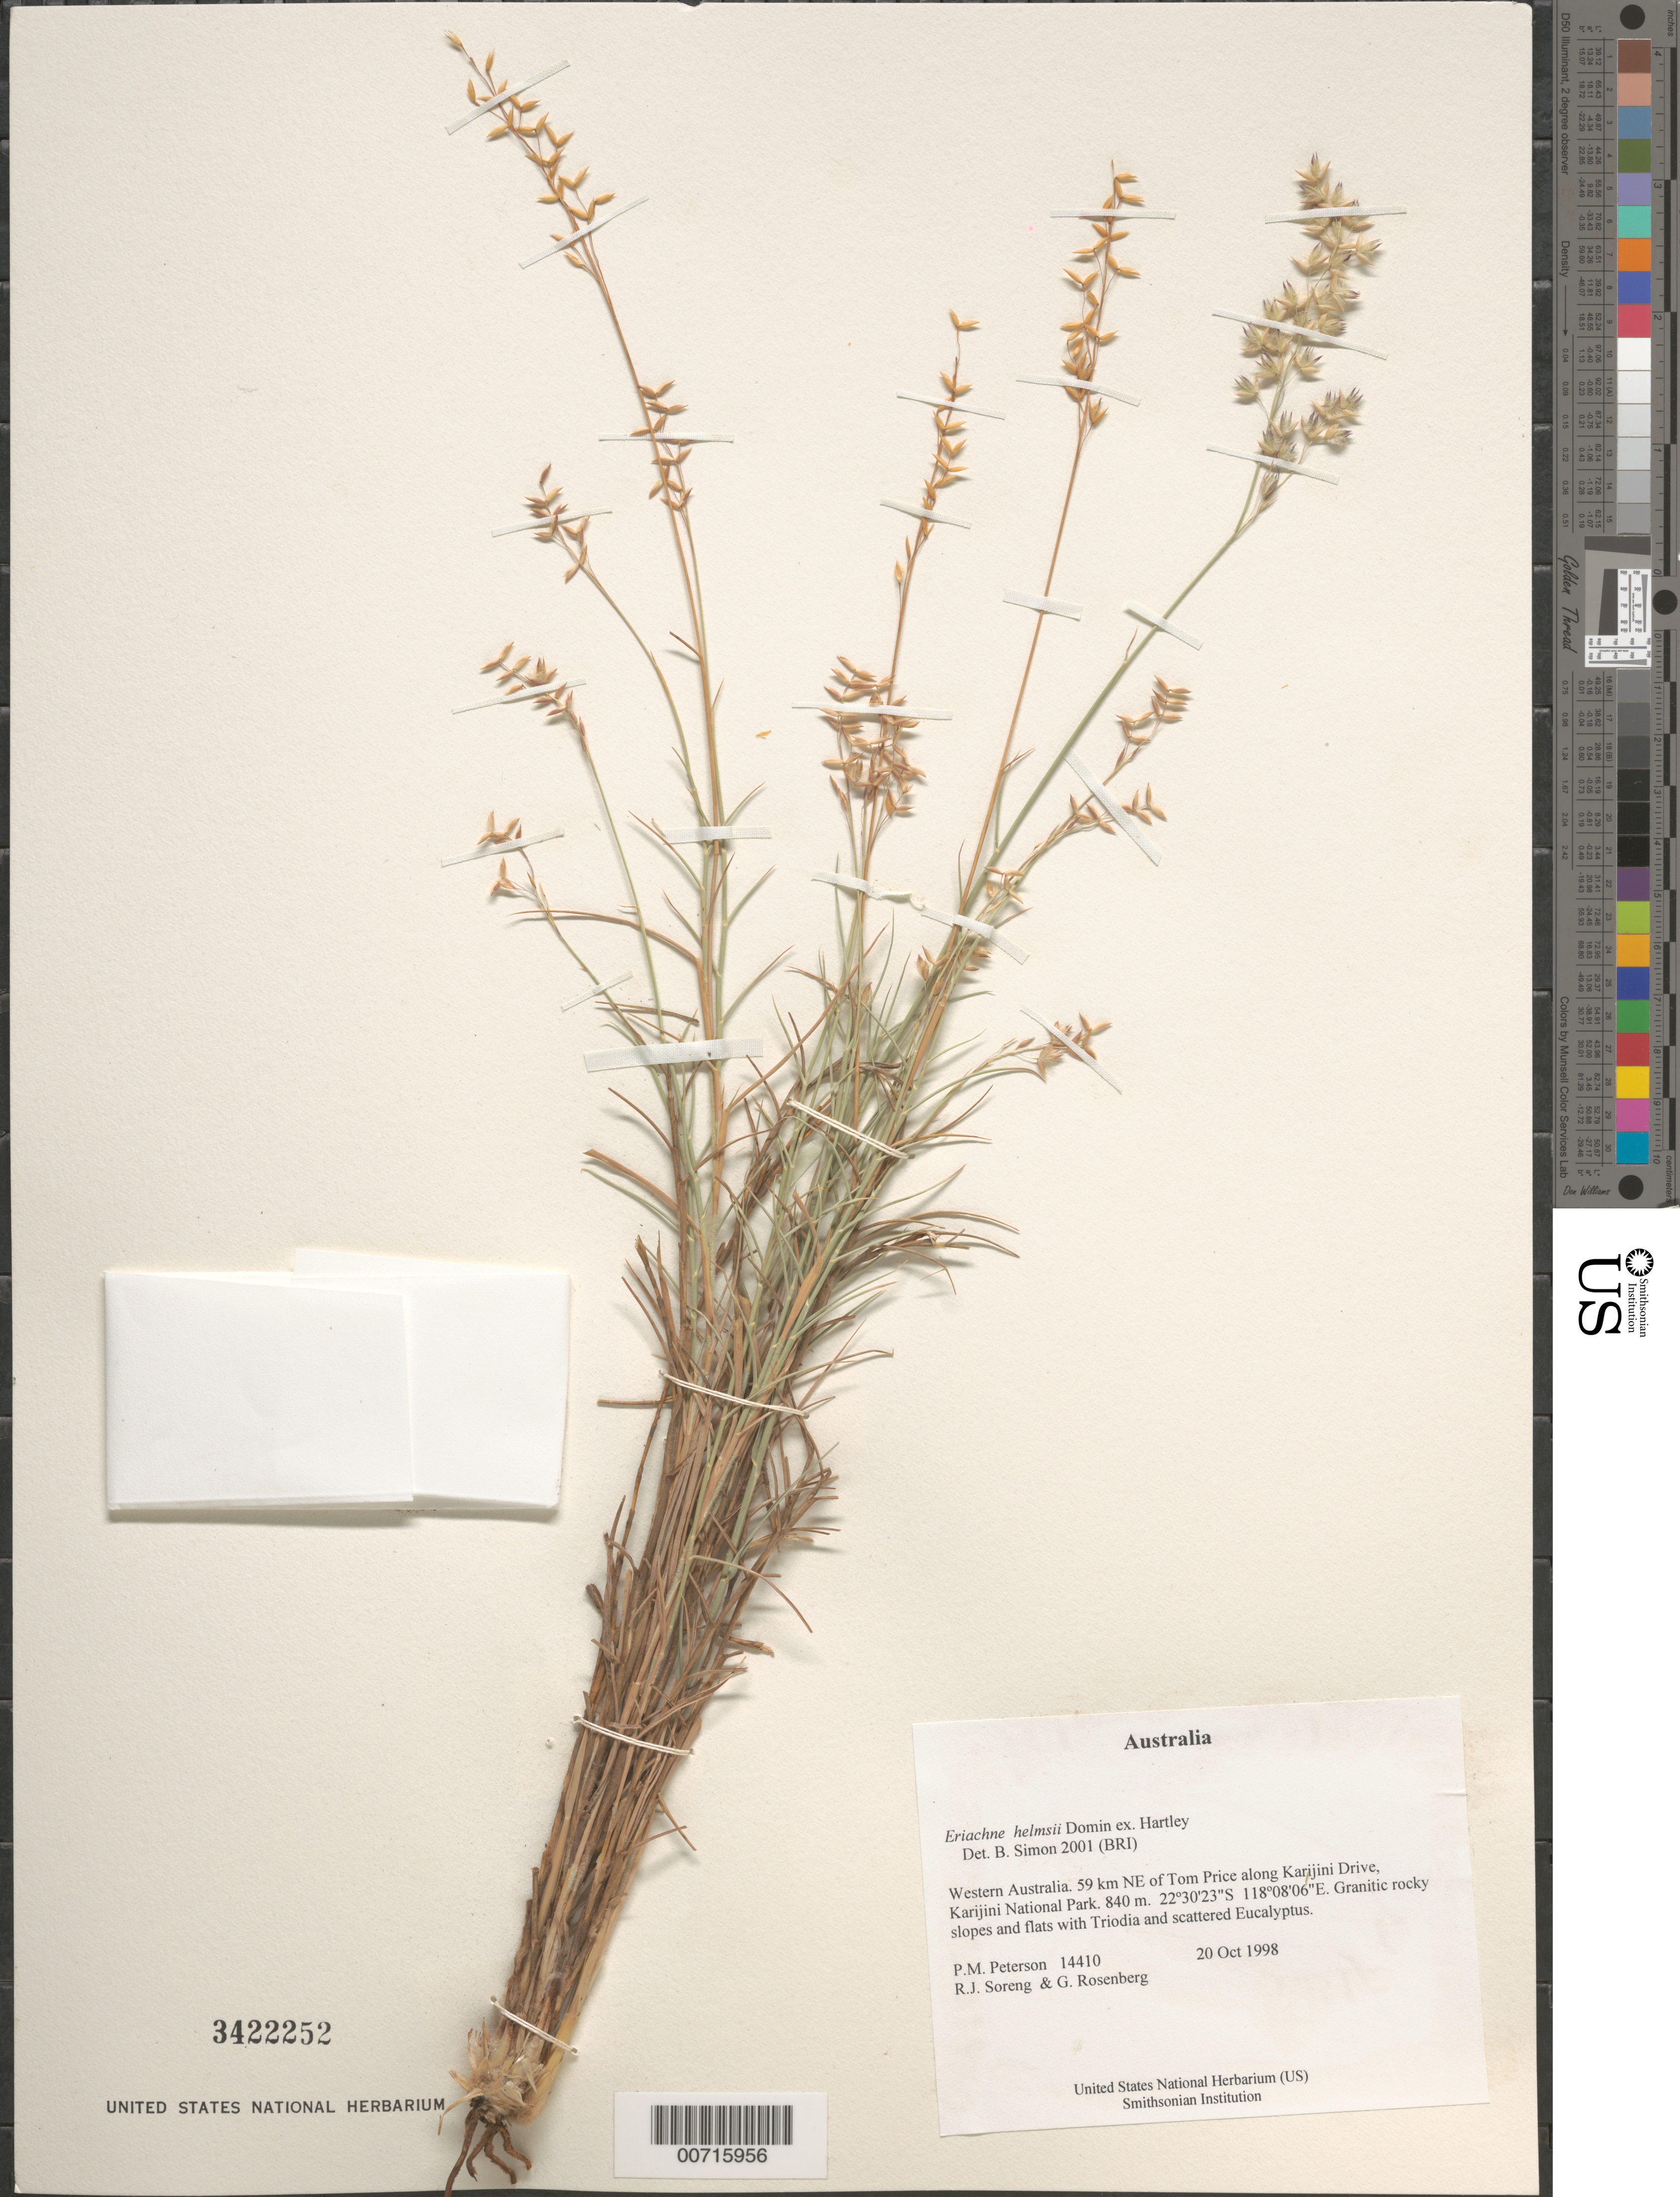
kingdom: Plantae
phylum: Tracheophyta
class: Liliopsida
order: Poales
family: Poaceae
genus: Eriachne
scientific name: Eriachne helmsii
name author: Domin ex Hartley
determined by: Simon, B.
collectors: P. M. Peterson, R. J. Soreng & G. Rosenberg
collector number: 14410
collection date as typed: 20 Oct 1998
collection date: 1998-10-20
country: Australia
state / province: Western Australia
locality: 59 km NE of Tom Price along Karijini Drive, Karijini National Park.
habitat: Granitic rocky slopes and flats with Triodia and scattered Eucalyptus.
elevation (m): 840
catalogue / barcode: US 3422252